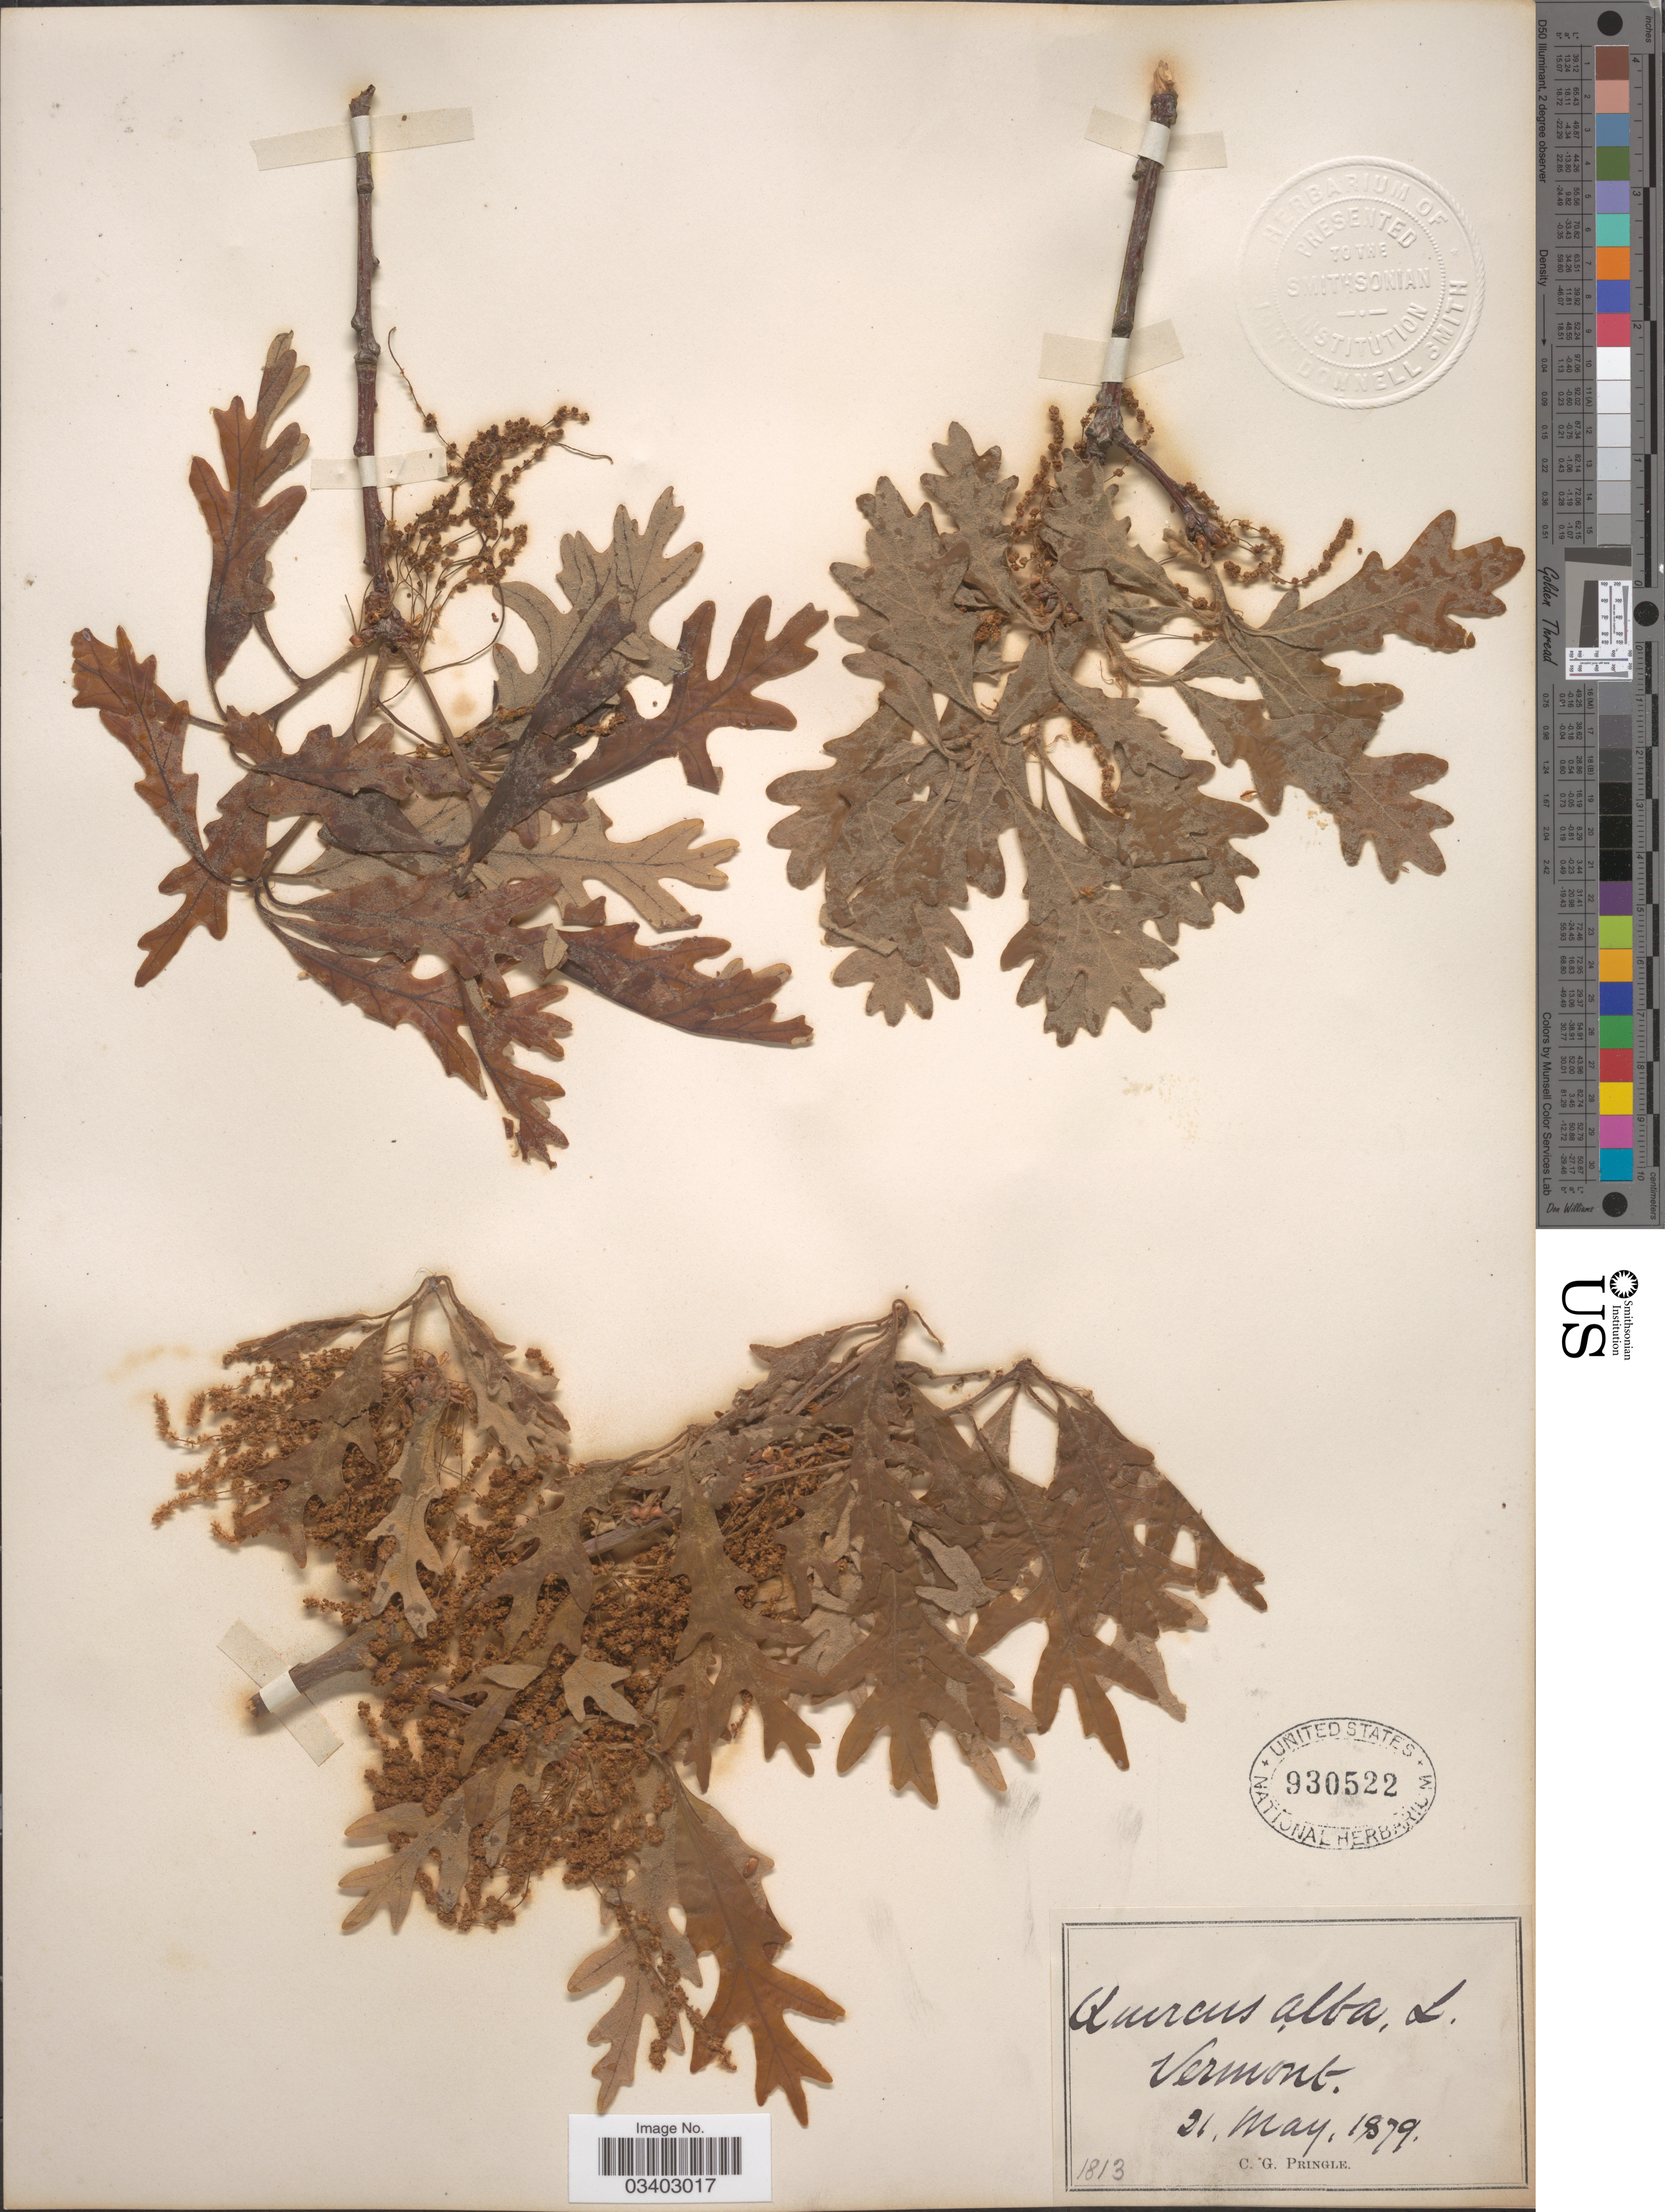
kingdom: Plantae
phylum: Tracheophyta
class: Magnoliopsida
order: Fagales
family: Fagaceae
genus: Quercus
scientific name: Quercus alba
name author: L.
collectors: C. G. Pringle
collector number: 1813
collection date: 1879-05-21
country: United States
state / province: Vermont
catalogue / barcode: US 930522